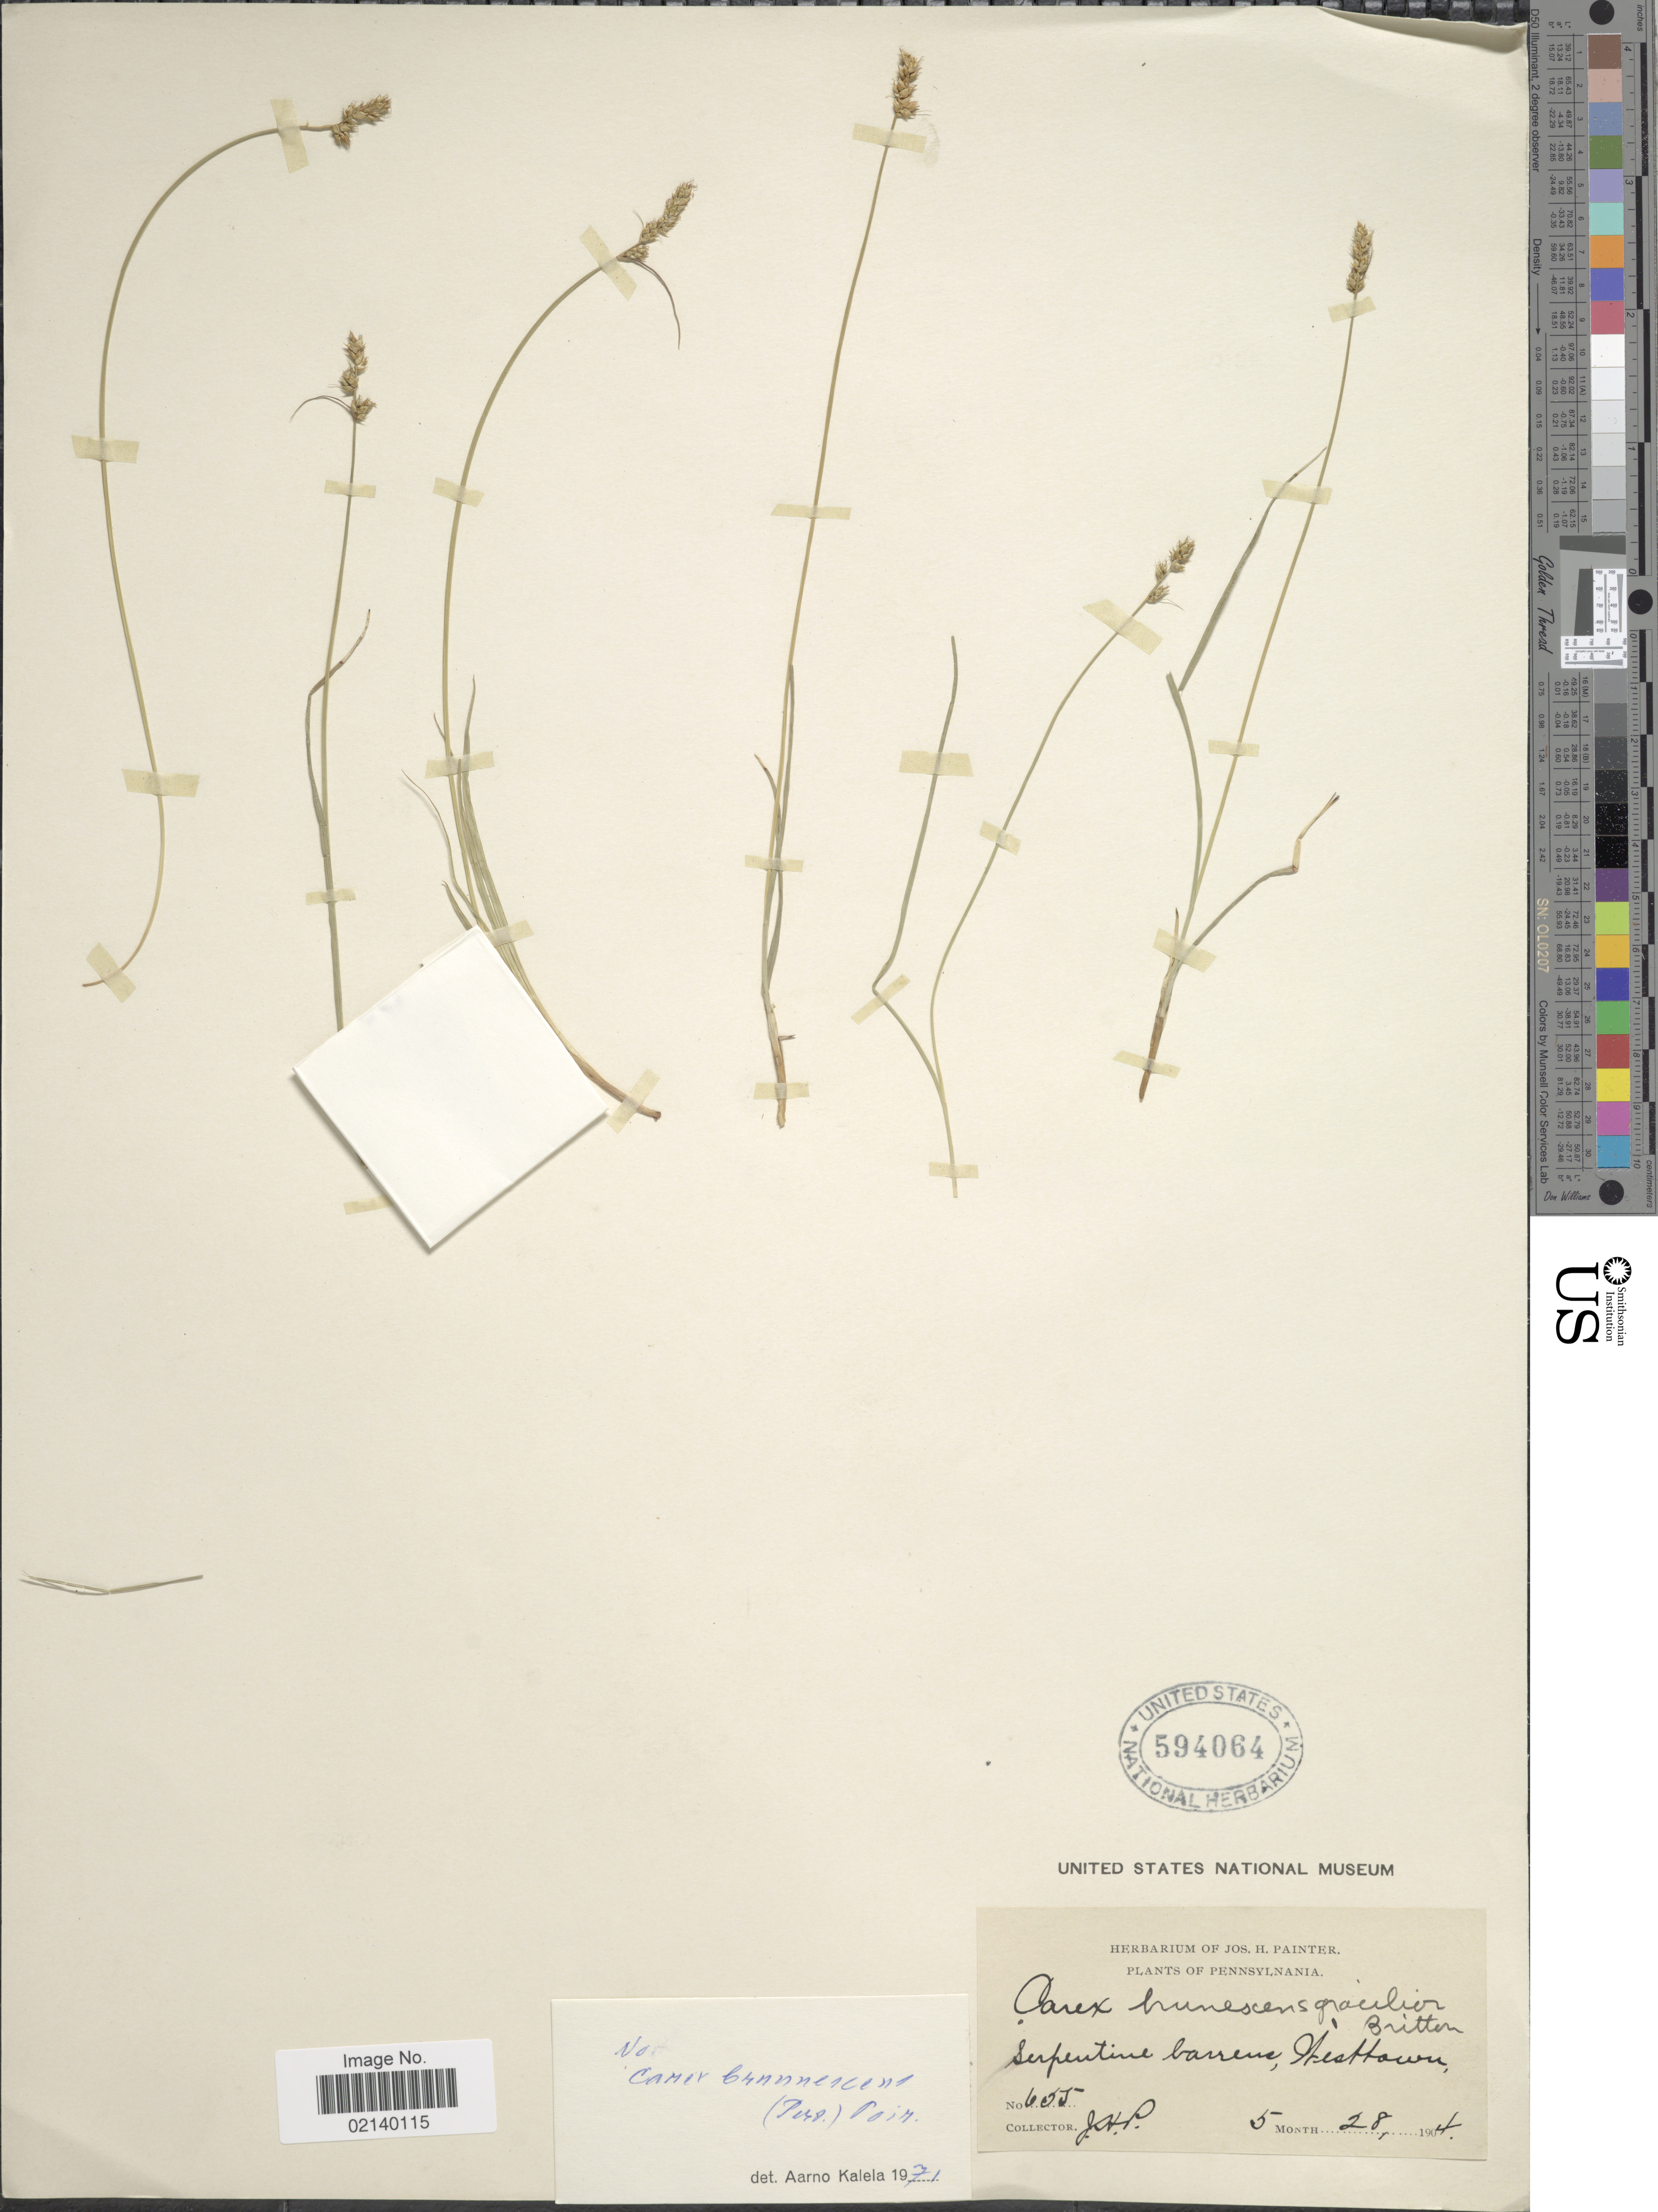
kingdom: Plantae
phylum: Tracheophyta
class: Liliopsida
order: Poales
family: Cyperaceae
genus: Carex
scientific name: Carex retroflexa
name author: Muhl. ex Willd.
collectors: J. H. Painter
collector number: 655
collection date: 1904-05-28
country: United States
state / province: Pennsylvania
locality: Serpentine barrens, Westtown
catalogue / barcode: US 594064